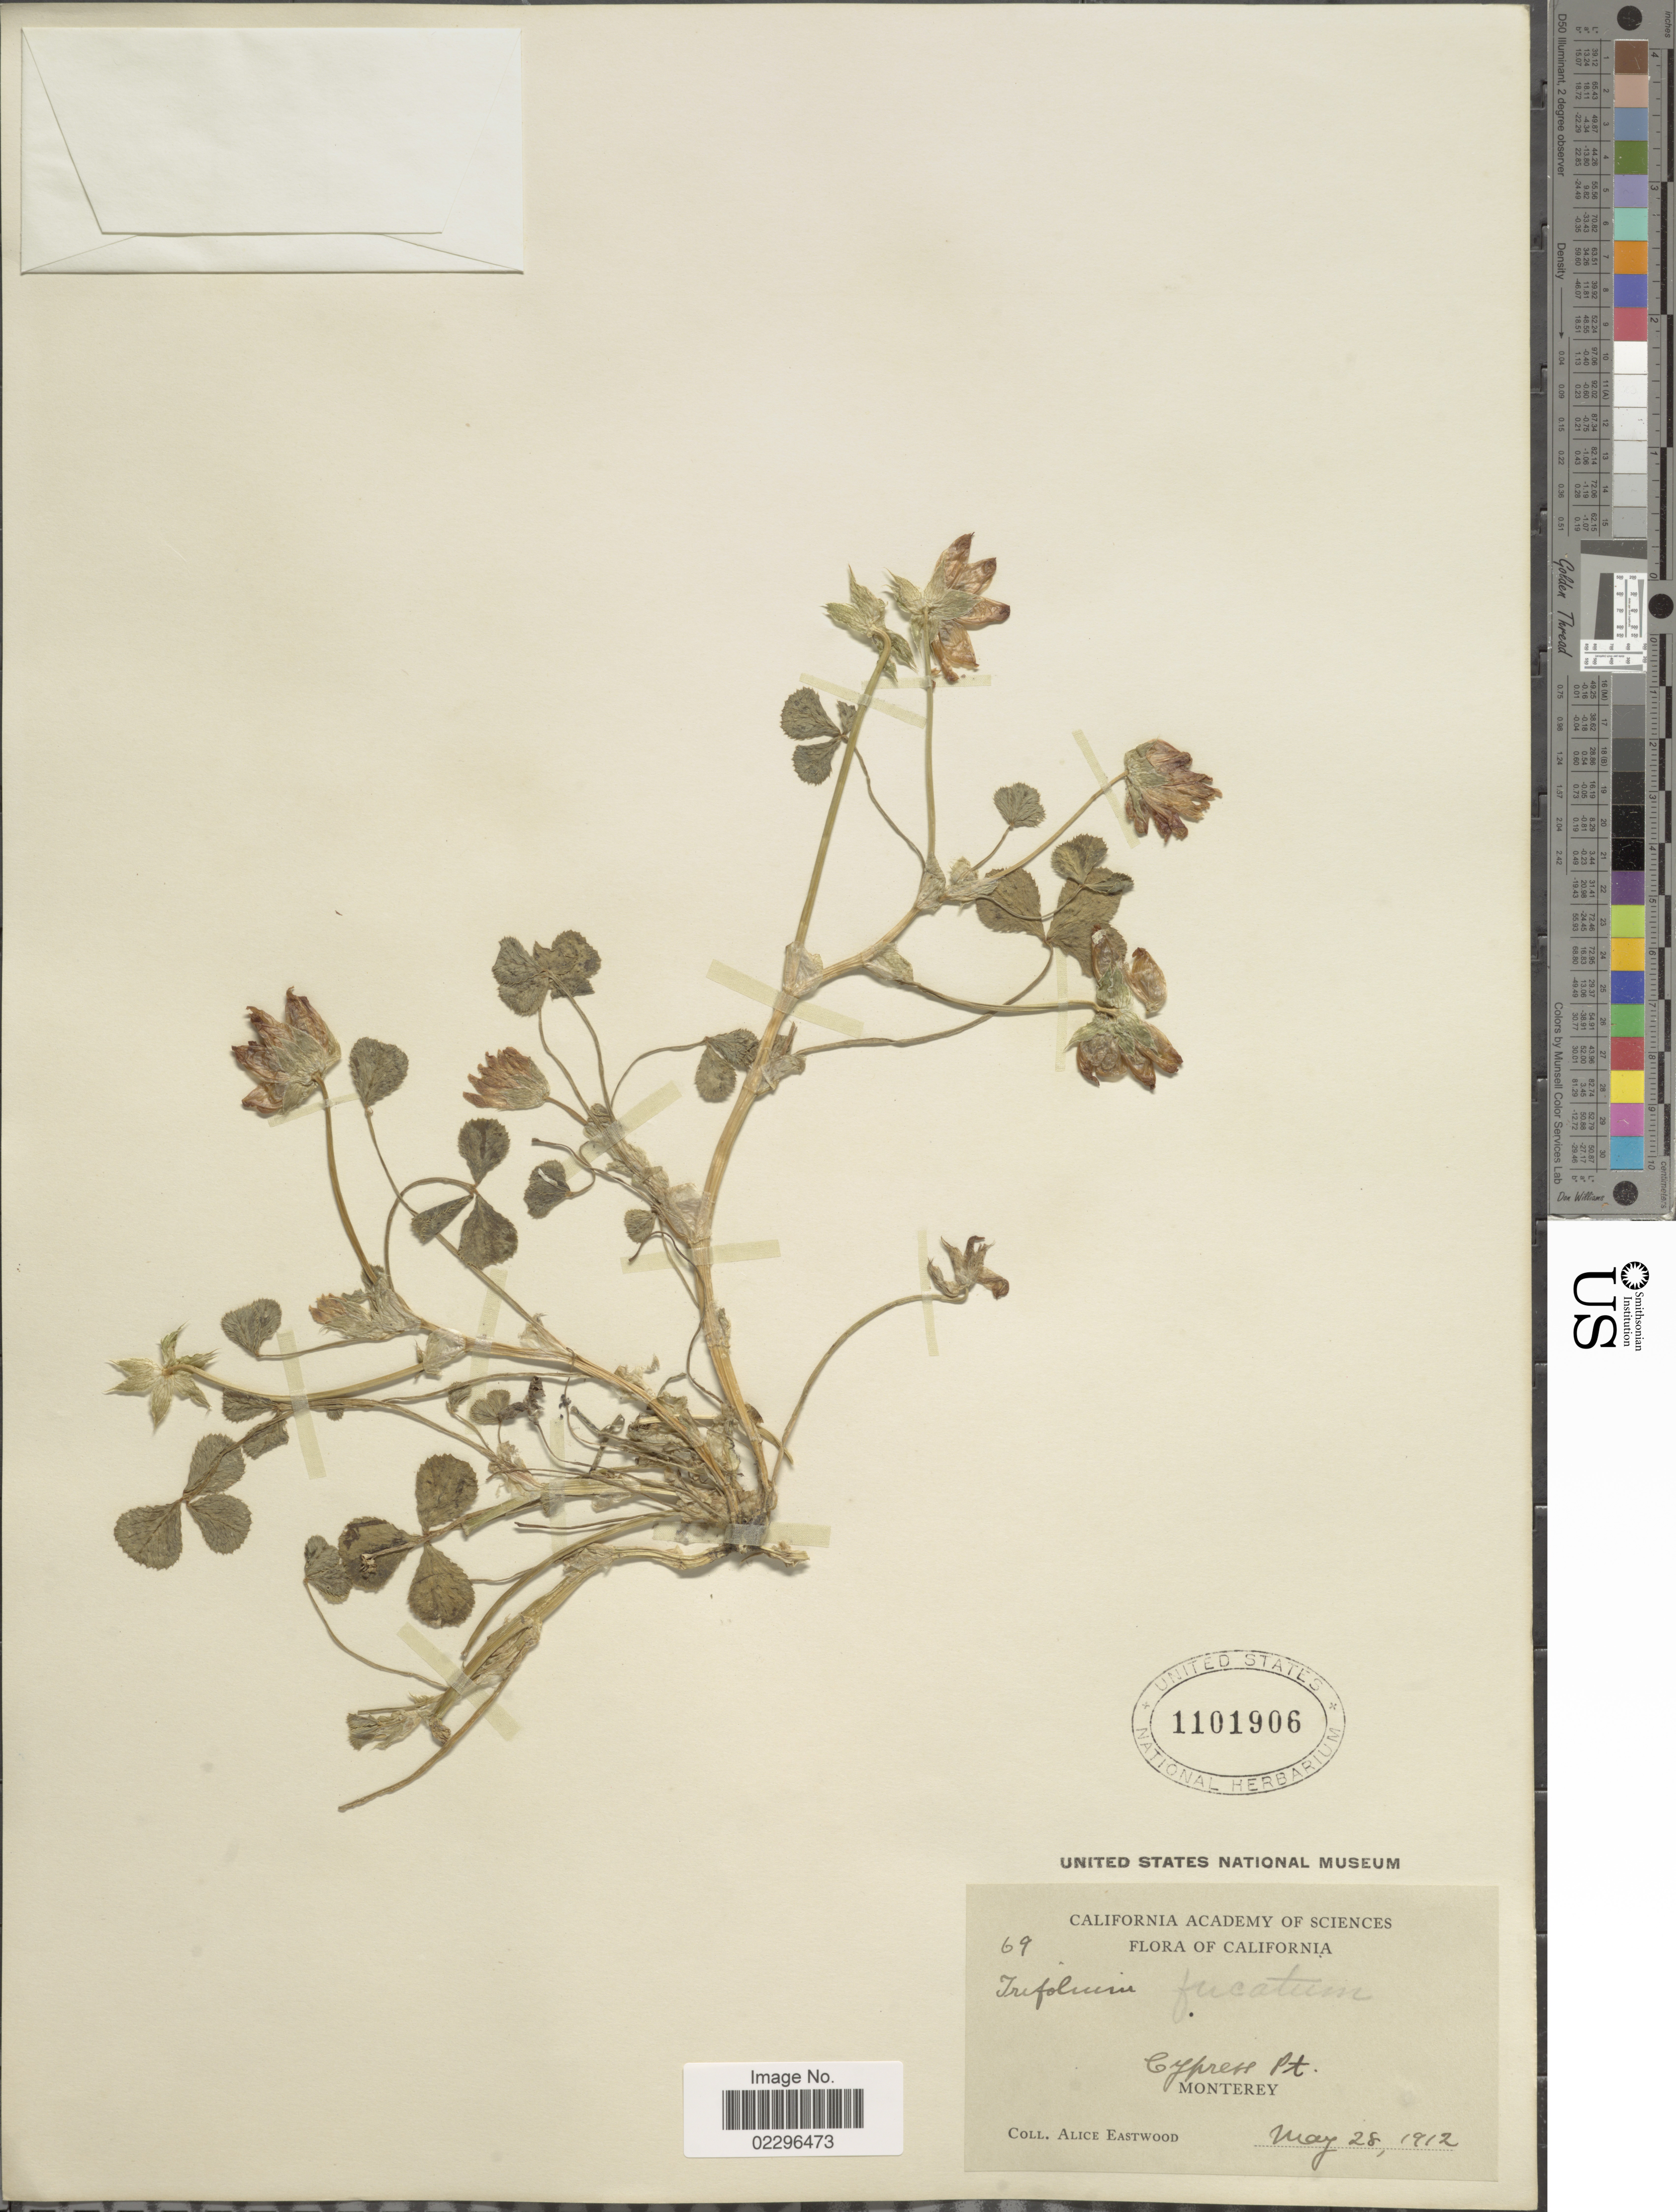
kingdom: Plantae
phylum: Tracheophyta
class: Magnoliopsida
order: Fabales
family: Fabaceae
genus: Trifolium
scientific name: Trifolium fucatum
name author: Lindl.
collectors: A. Eastwood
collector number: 69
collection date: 1912-05-28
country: United States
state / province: California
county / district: Monterey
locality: Cypress, Pt. Monterey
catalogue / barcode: US 1101906